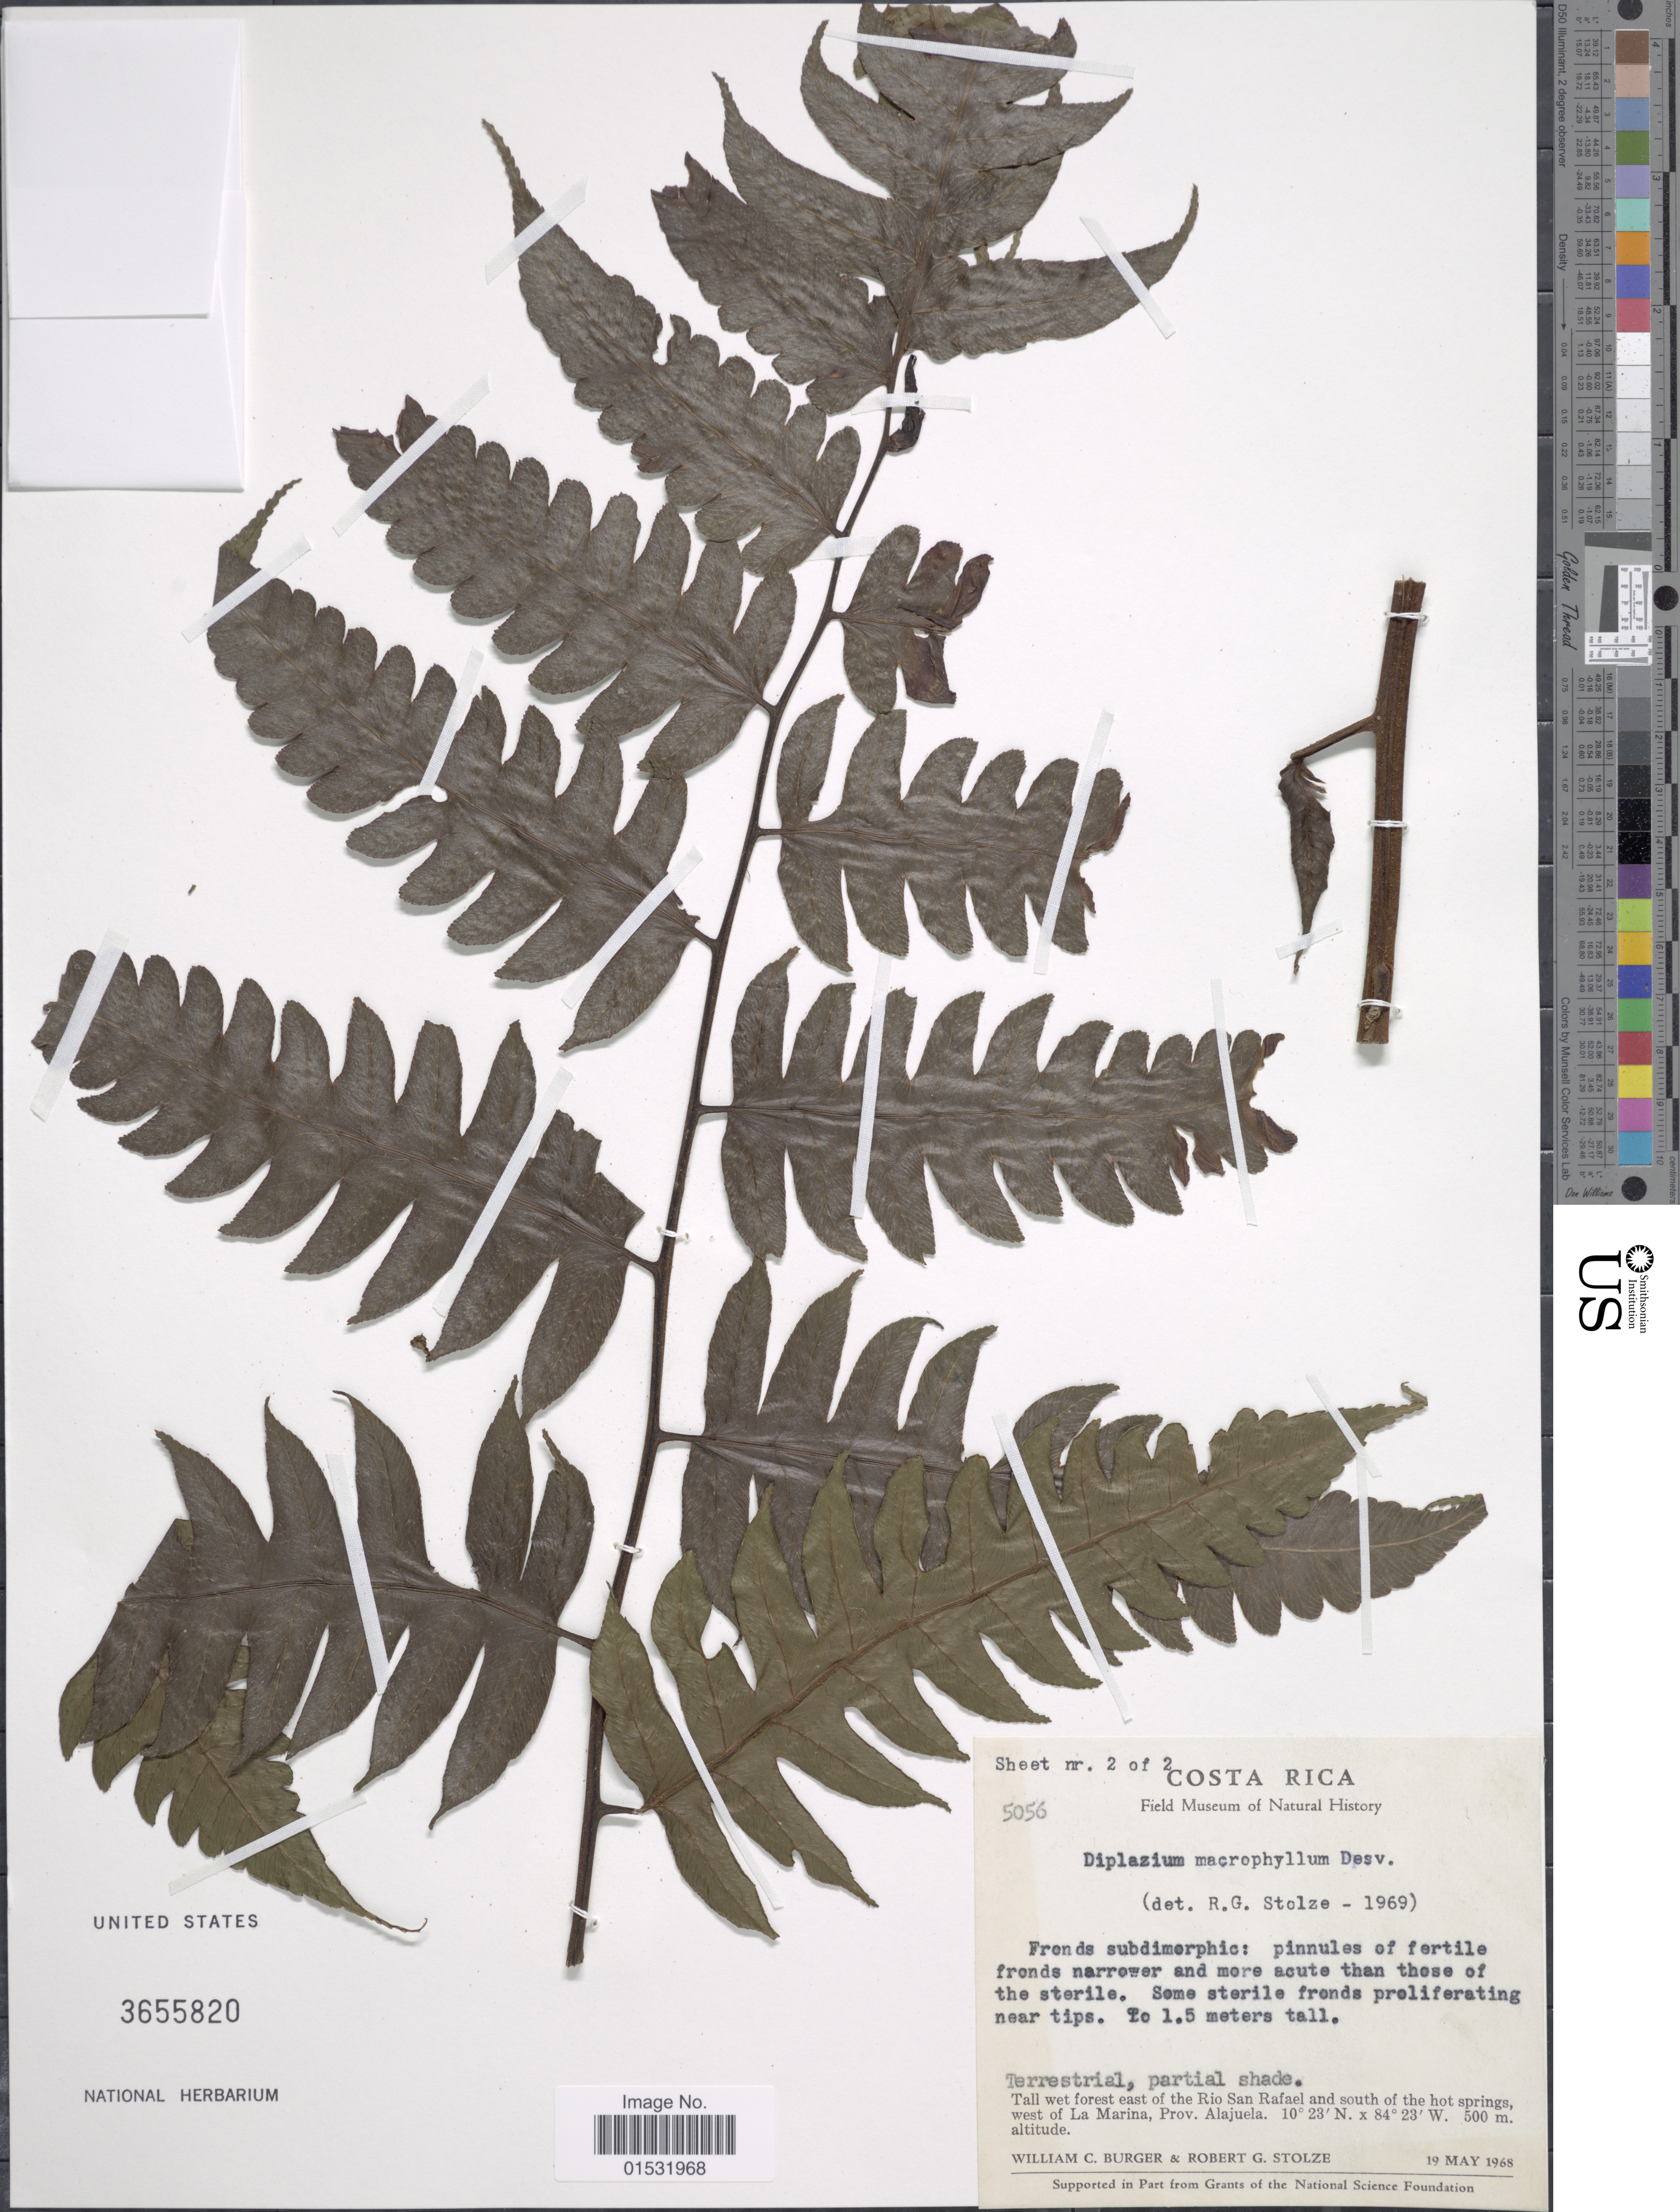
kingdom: Plantae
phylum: Tracheophyta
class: Polypodiopsida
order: Polypodiales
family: Athyriaceae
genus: Diplazium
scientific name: Diplazium macrophyllum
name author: Desv.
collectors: W. Burger & R. G. Stolze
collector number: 5056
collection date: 1968-05-19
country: Costa Rica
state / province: Alajuela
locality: Tall wet forest east of the Rio San Rafael and south of the hot springs, west of La Marina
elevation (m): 500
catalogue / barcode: US 3655820